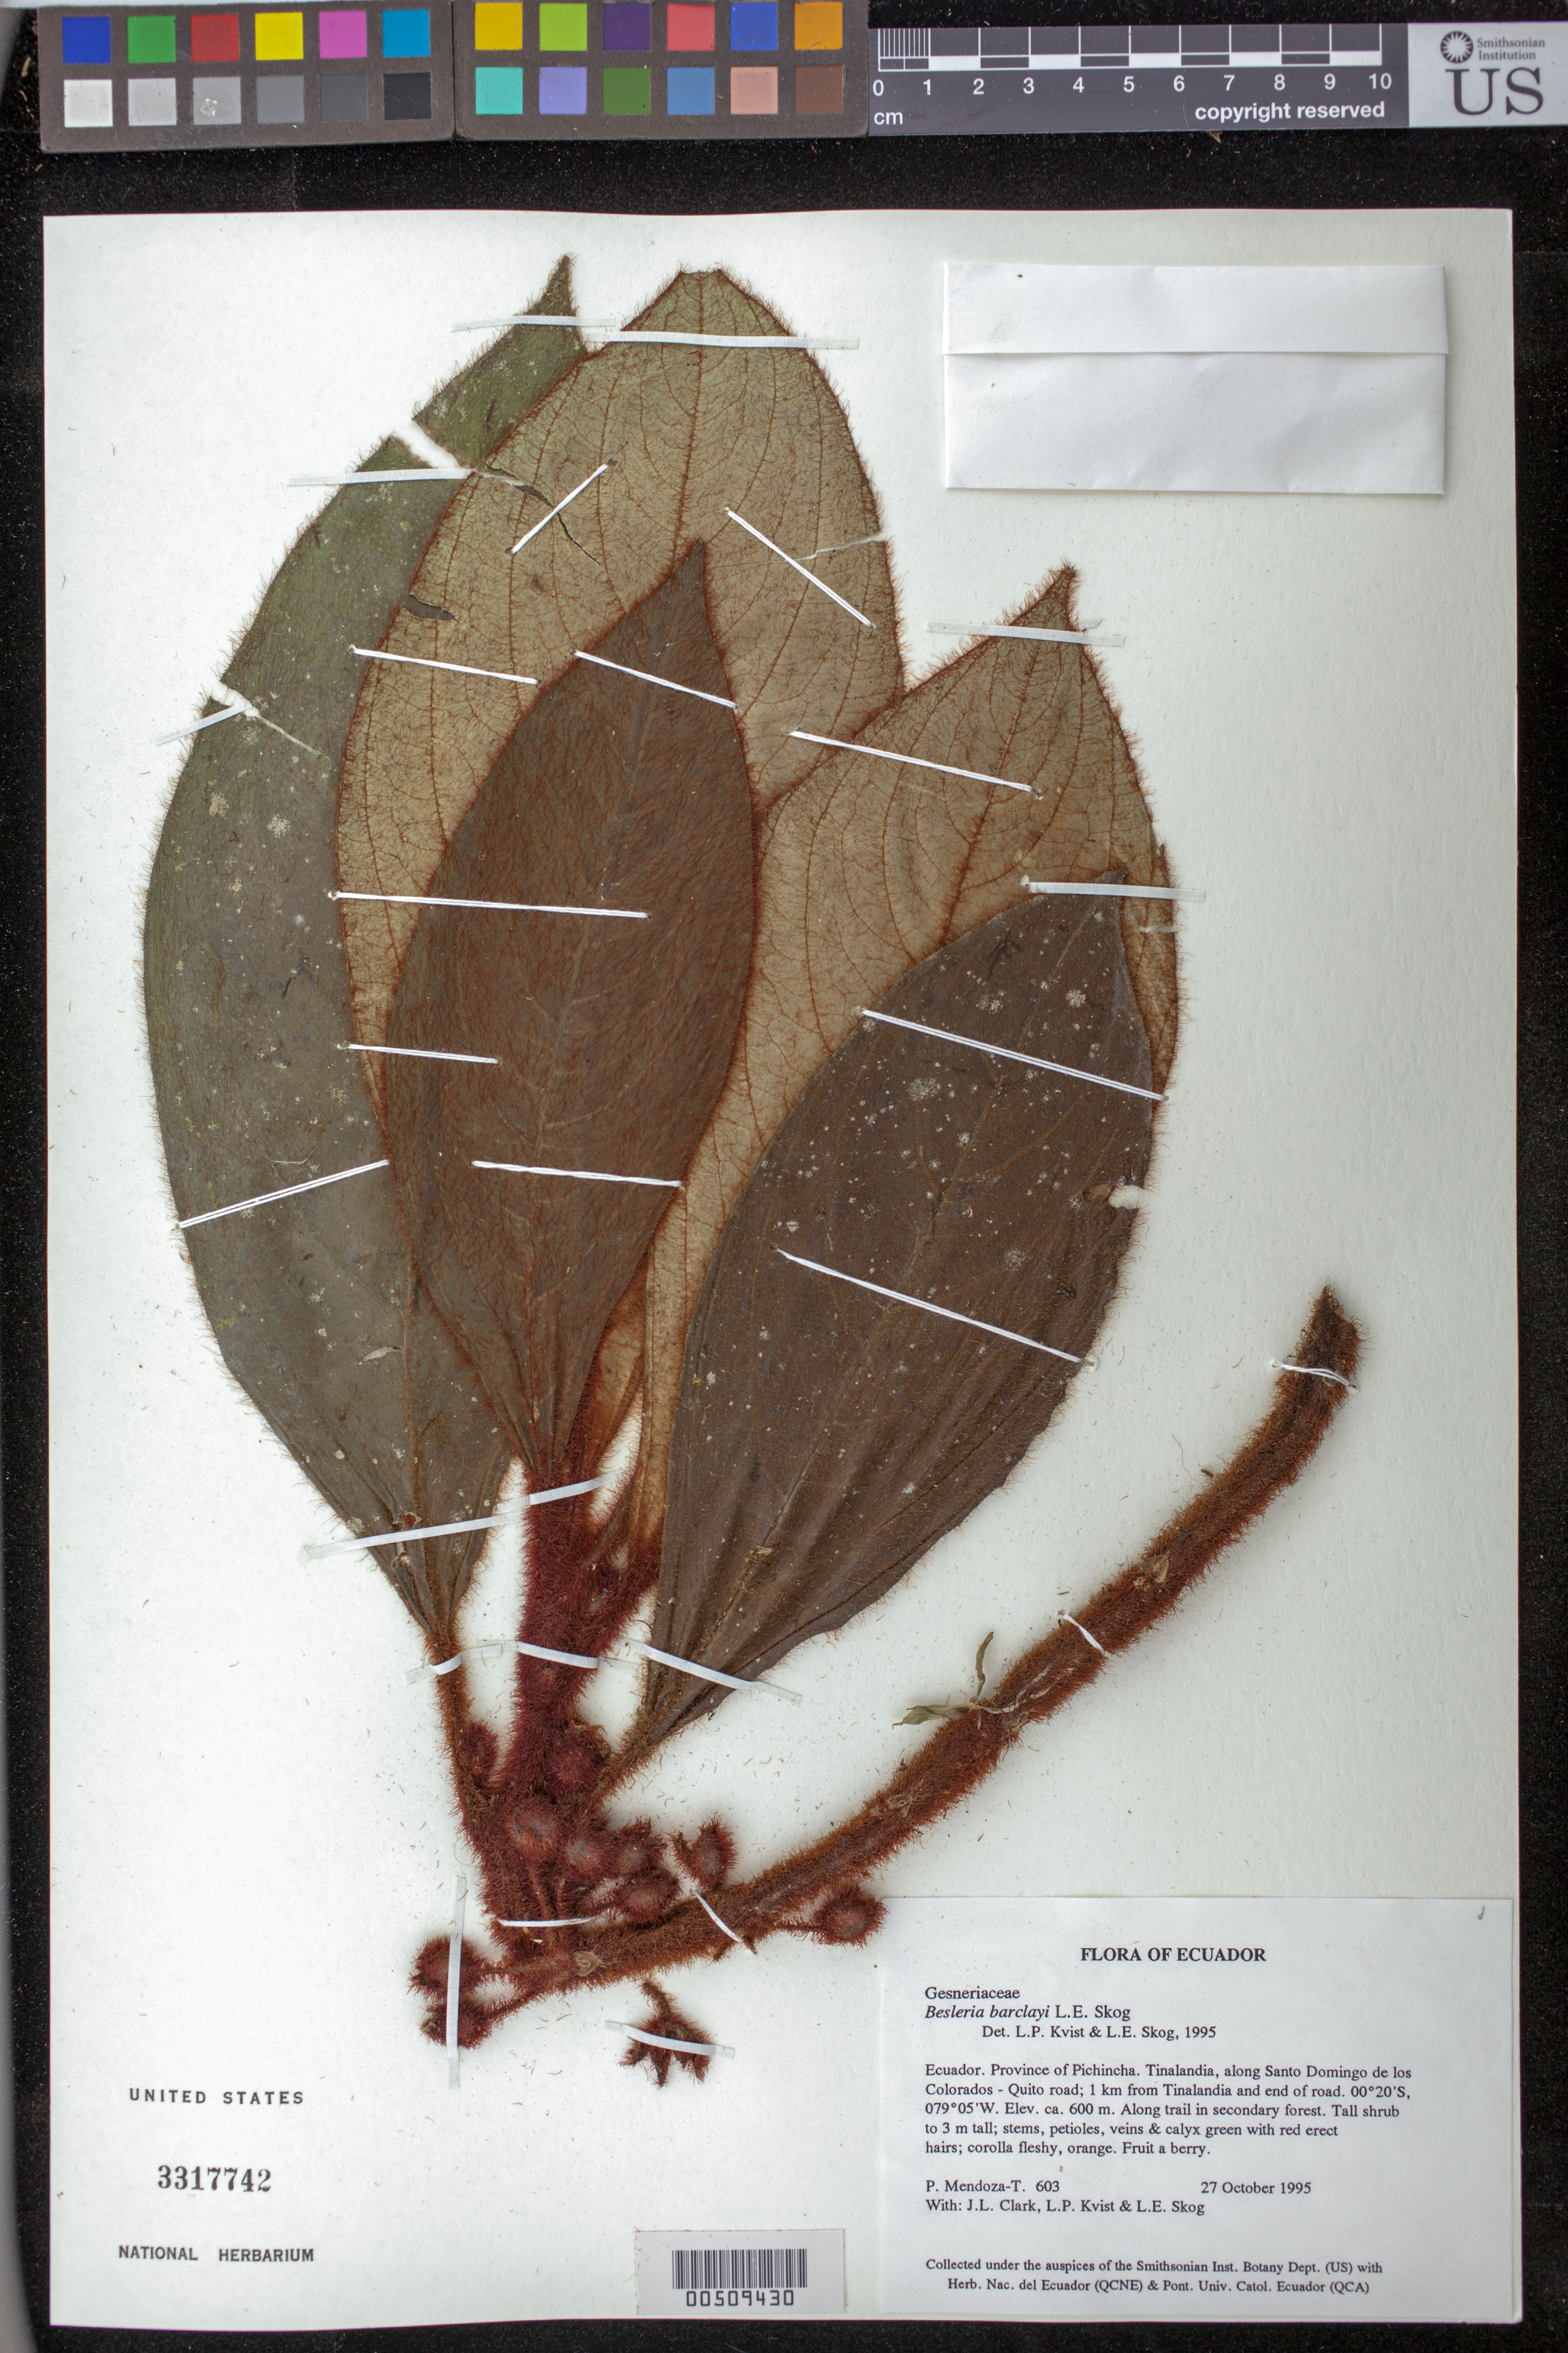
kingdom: Plantae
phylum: Tracheophyta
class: Magnoliopsida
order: Lamiales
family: Gesneriaceae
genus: Besleria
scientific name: Besleria barclayi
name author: L.E. Skog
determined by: Skog, Laurence E.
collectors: P. Mendoza-T., J. L. Clark, L. P. Kvist & L. E. Skog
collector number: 603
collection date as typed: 27 Oct 1995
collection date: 1995-10-27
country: Ecuador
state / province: Pichincha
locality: Tinalandia, along Santo Domingo de los Colorados - Quito road; 1 km from Tinalandia and end of road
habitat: Along trail in secondary forest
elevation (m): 600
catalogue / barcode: US 3317742